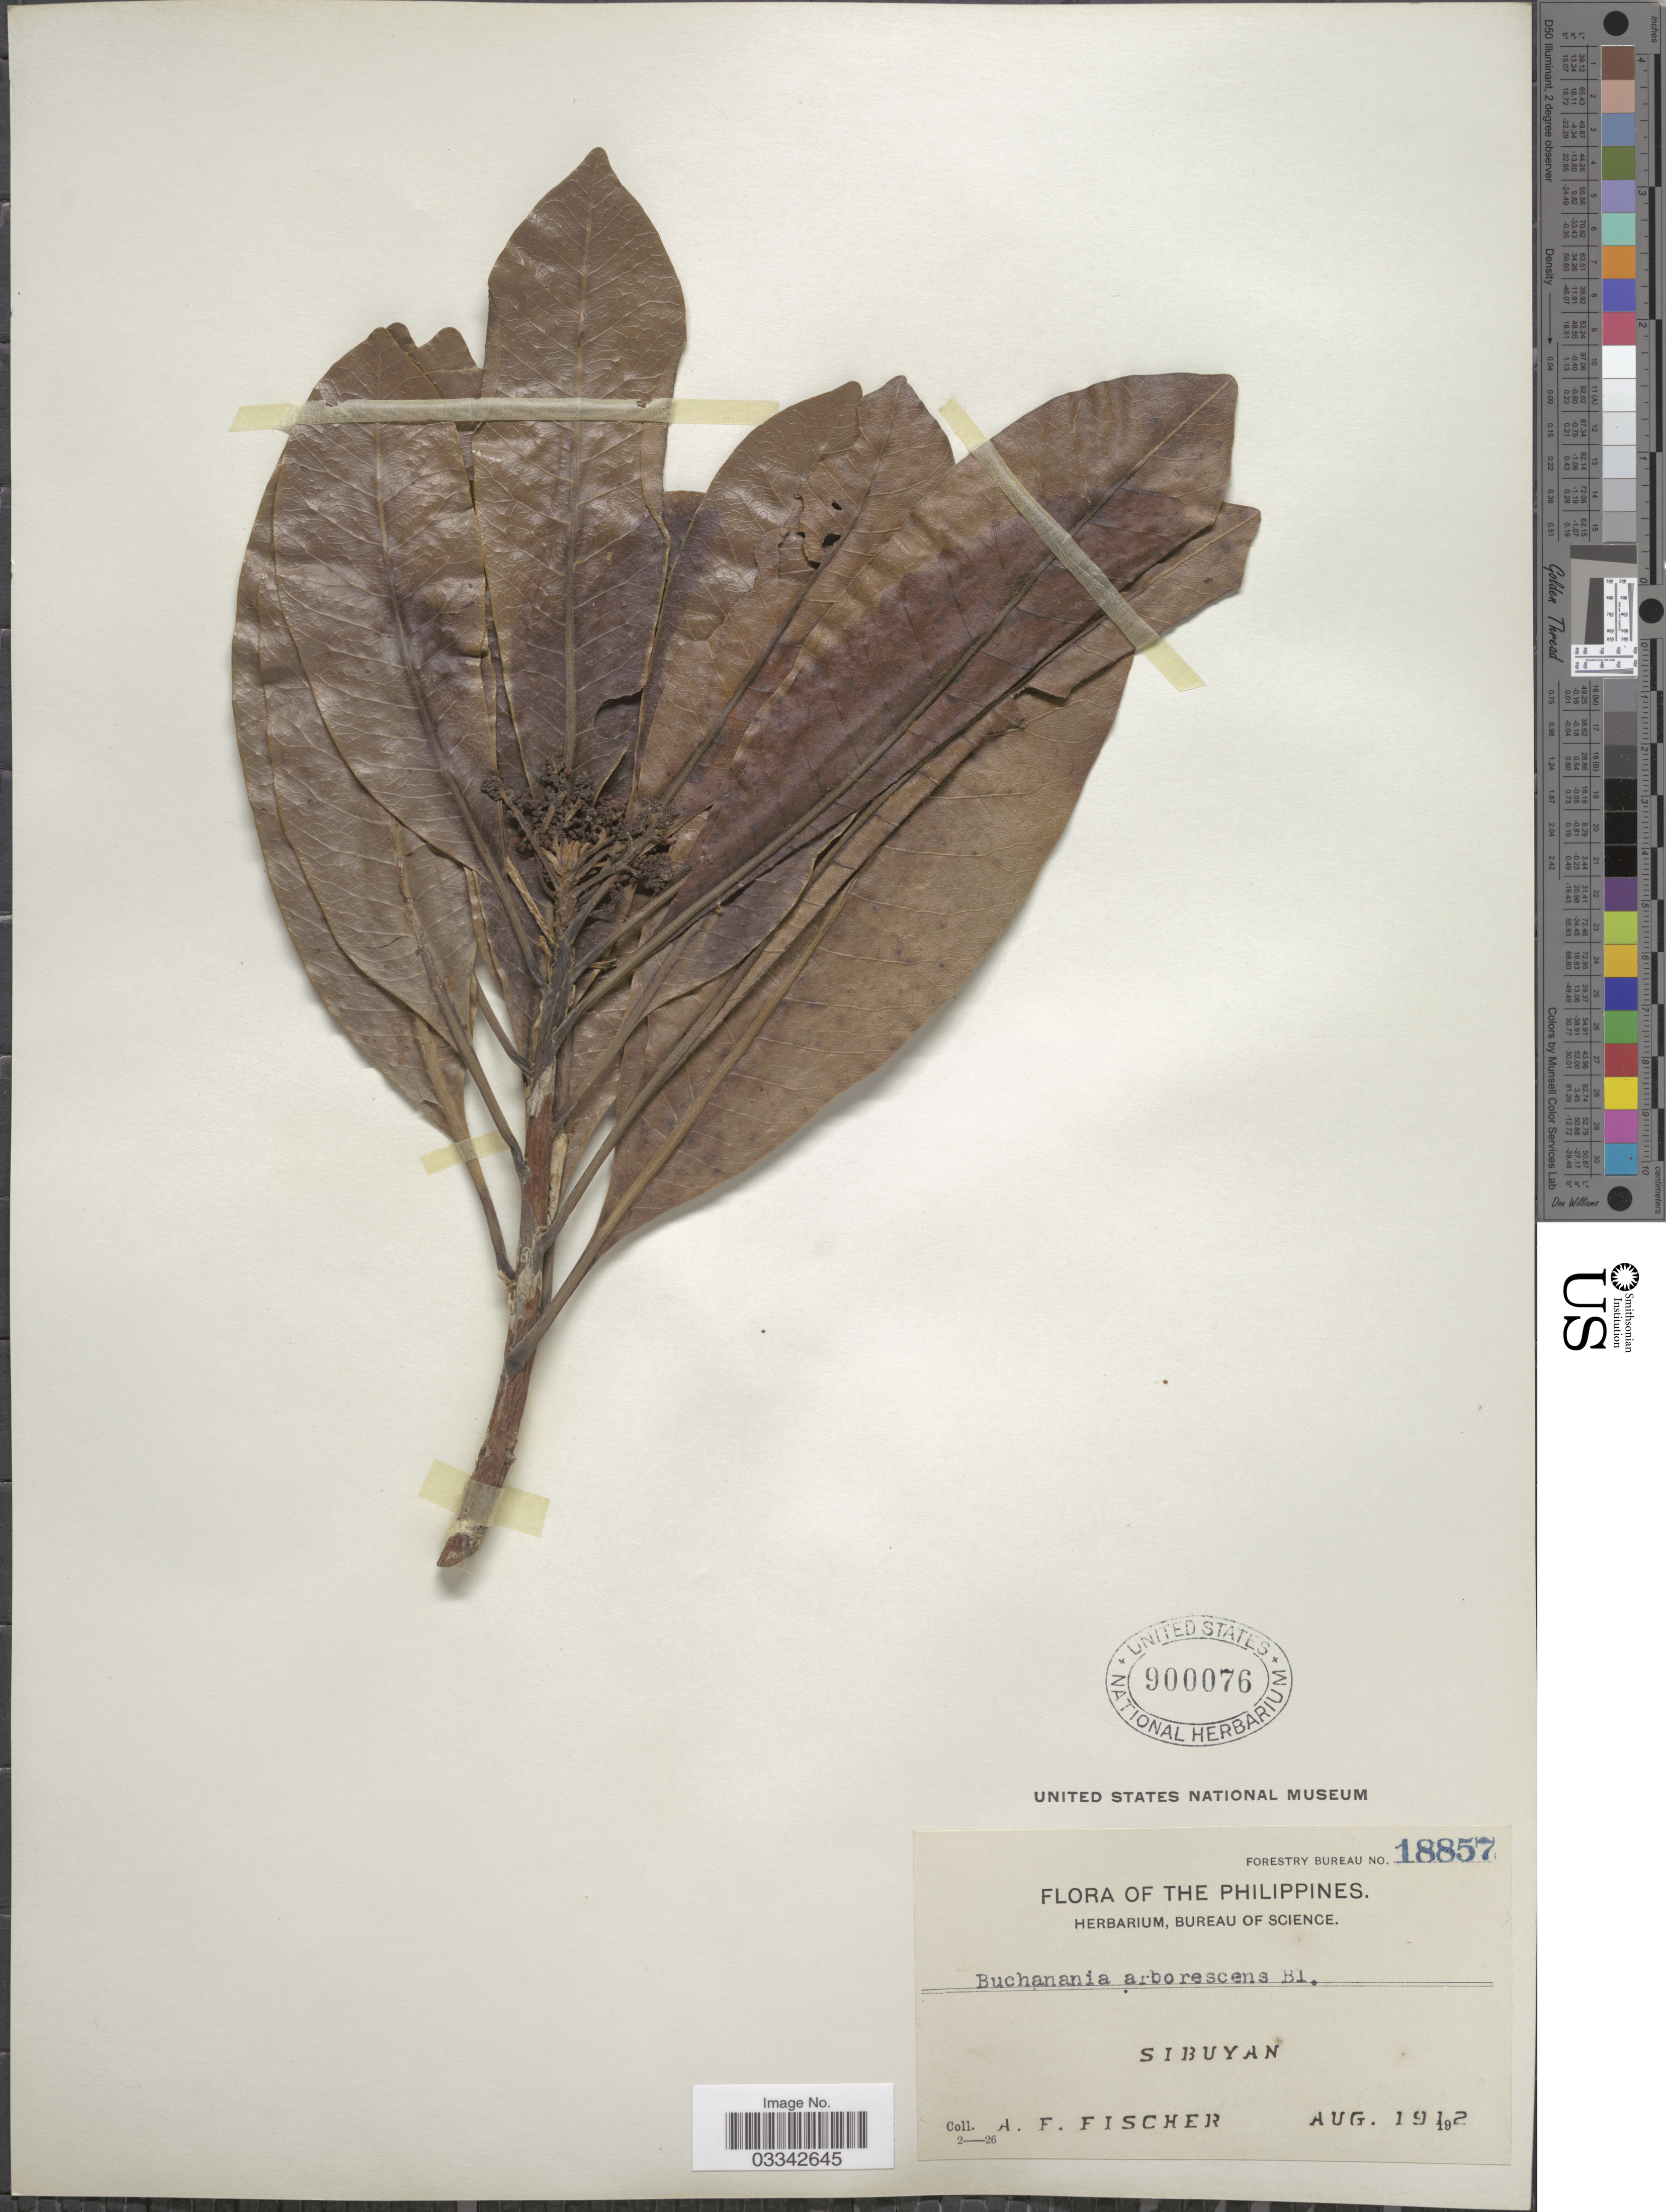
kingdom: Plantae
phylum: Tracheophyta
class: Magnoliopsida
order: Sapindales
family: Anacardiaceae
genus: Buchanania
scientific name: Buchanania arborescens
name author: (Blume) Blume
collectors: A. F. Fischer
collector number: Forestry Bureau 18857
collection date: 1912-08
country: Philippines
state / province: Western Visayas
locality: Sibuyan.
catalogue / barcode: US 900076